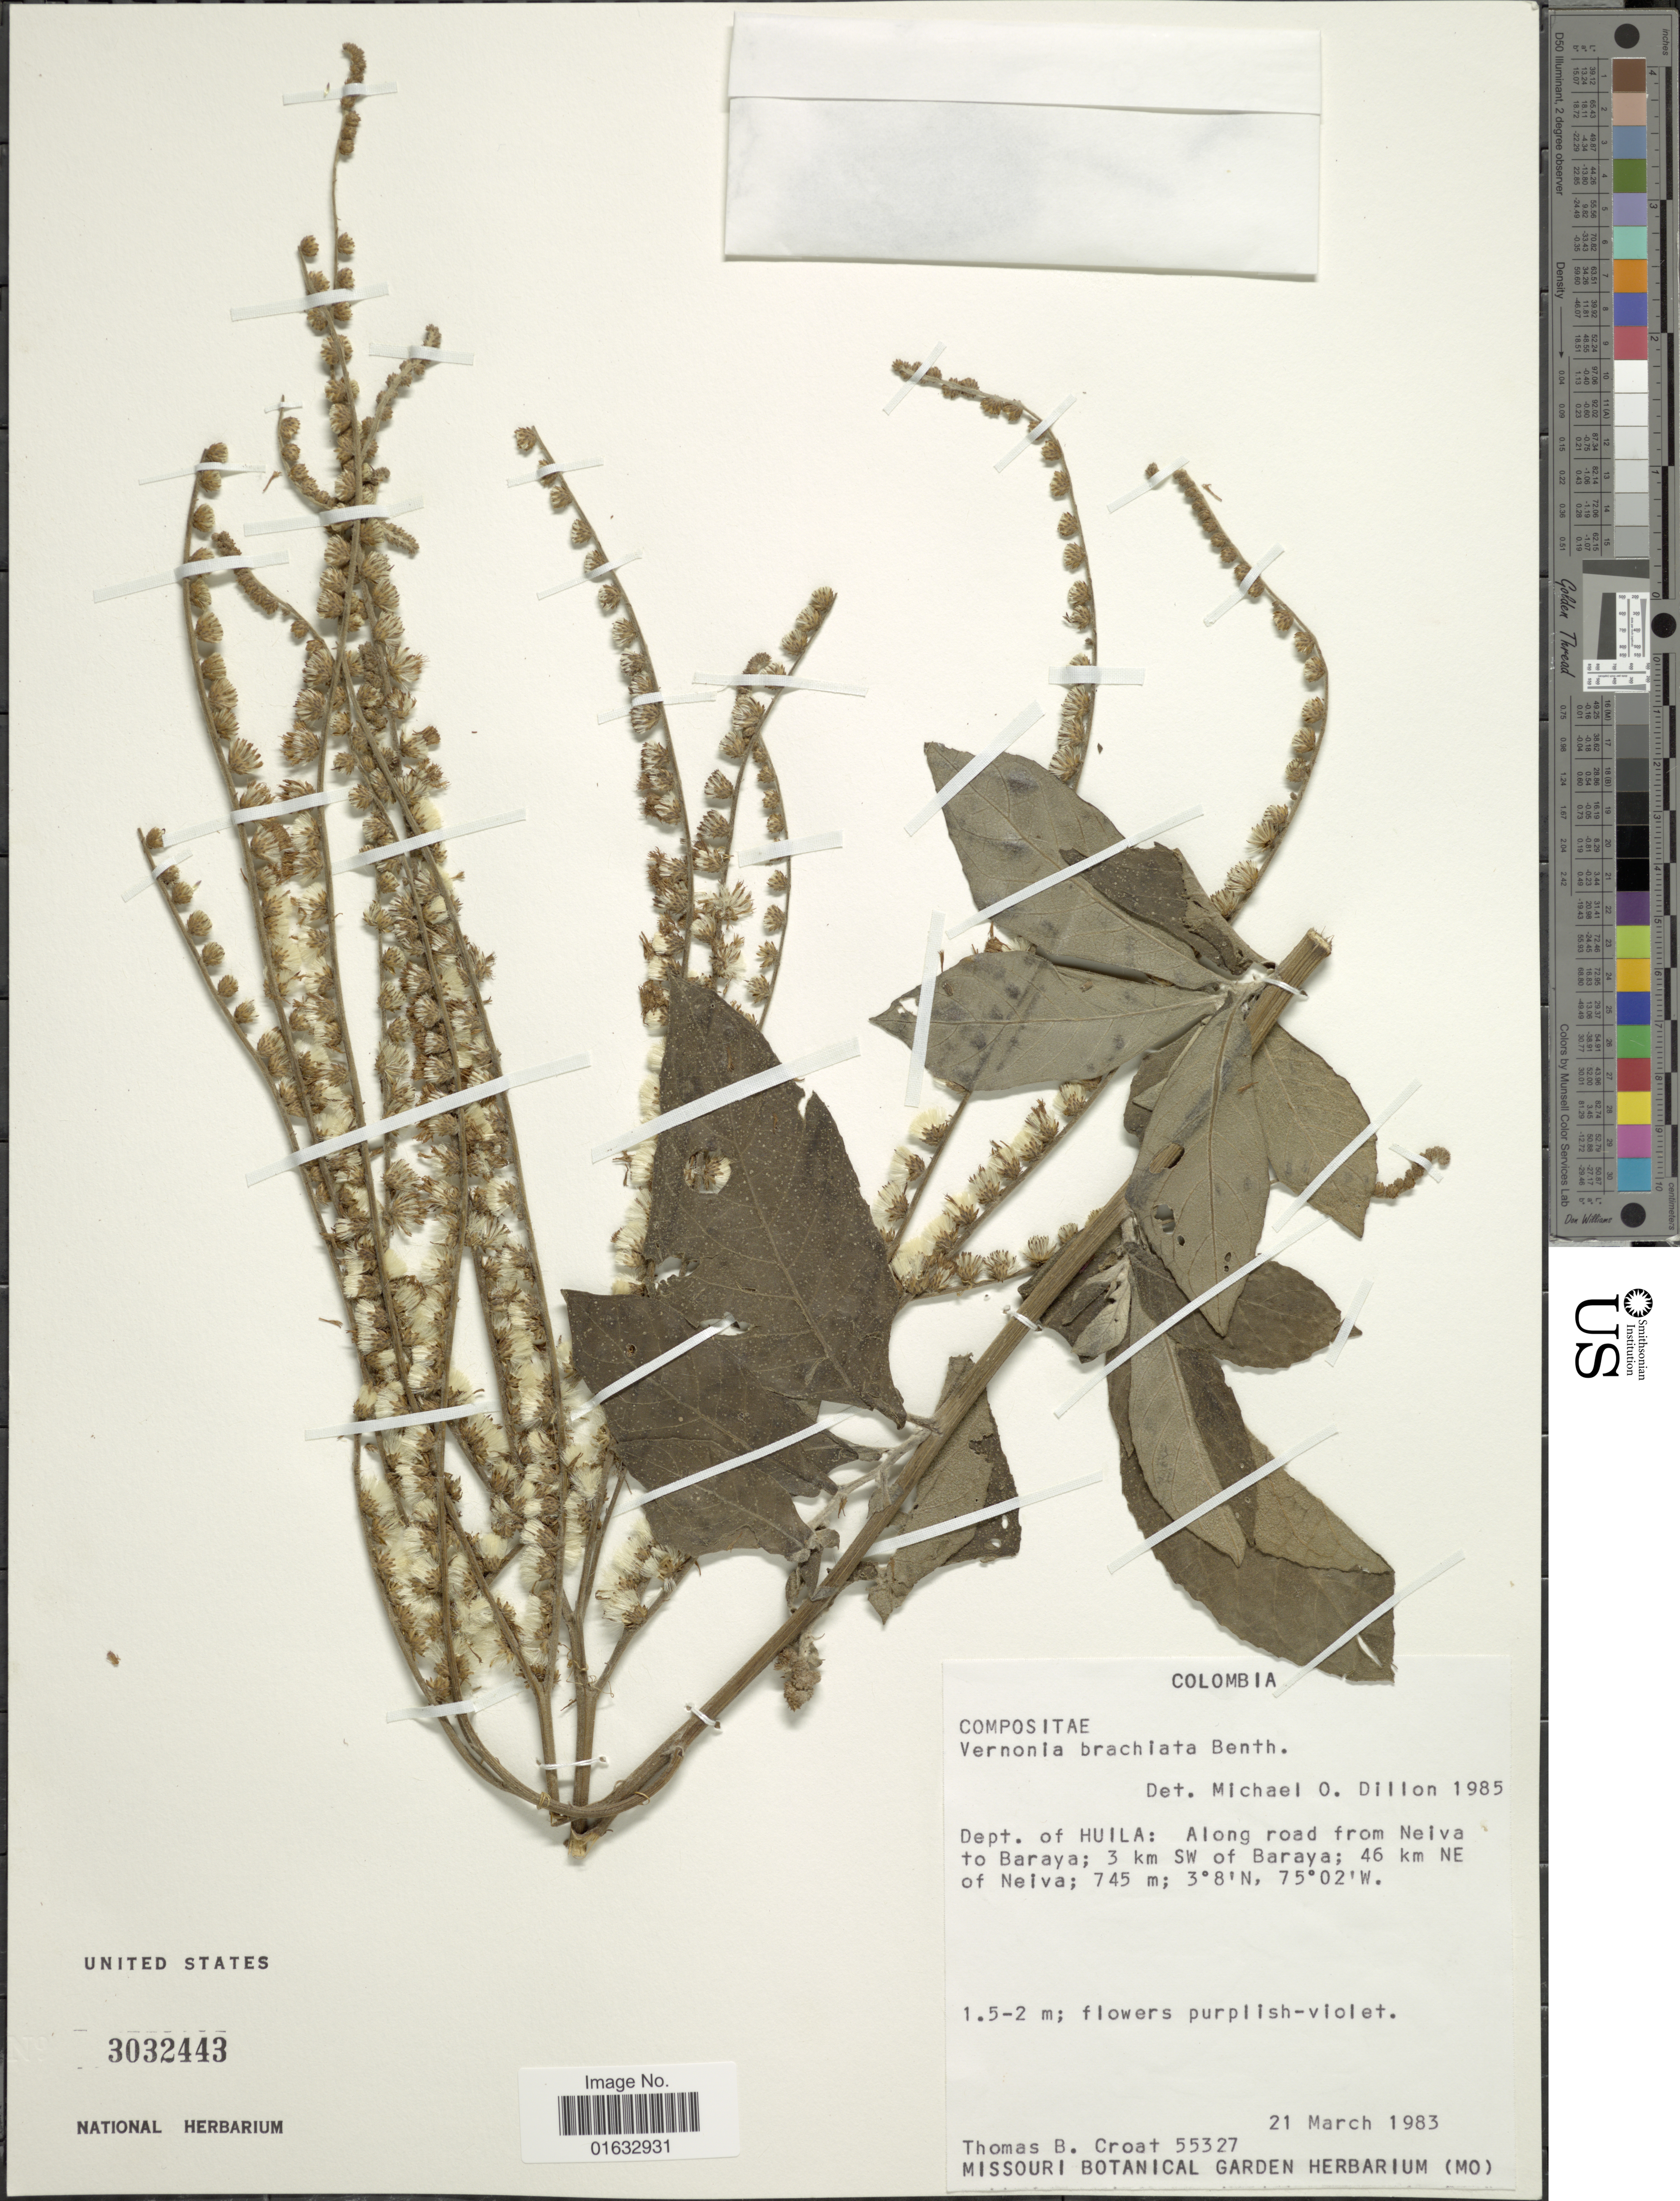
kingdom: Plantae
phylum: Tracheophyta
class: Magnoliopsida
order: Asterales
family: Asteraceae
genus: Eirmocephala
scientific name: Eirmocephala brachiata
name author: (Benth.) H. Rob.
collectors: T. B. Croat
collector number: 55327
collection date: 1983-03-21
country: Colombia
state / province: Huila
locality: Dept. of Huila: Along road from Neiva to Baraya; 3 km SW of Baraya; 46 km NE of Neiva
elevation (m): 745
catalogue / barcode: US 3032443